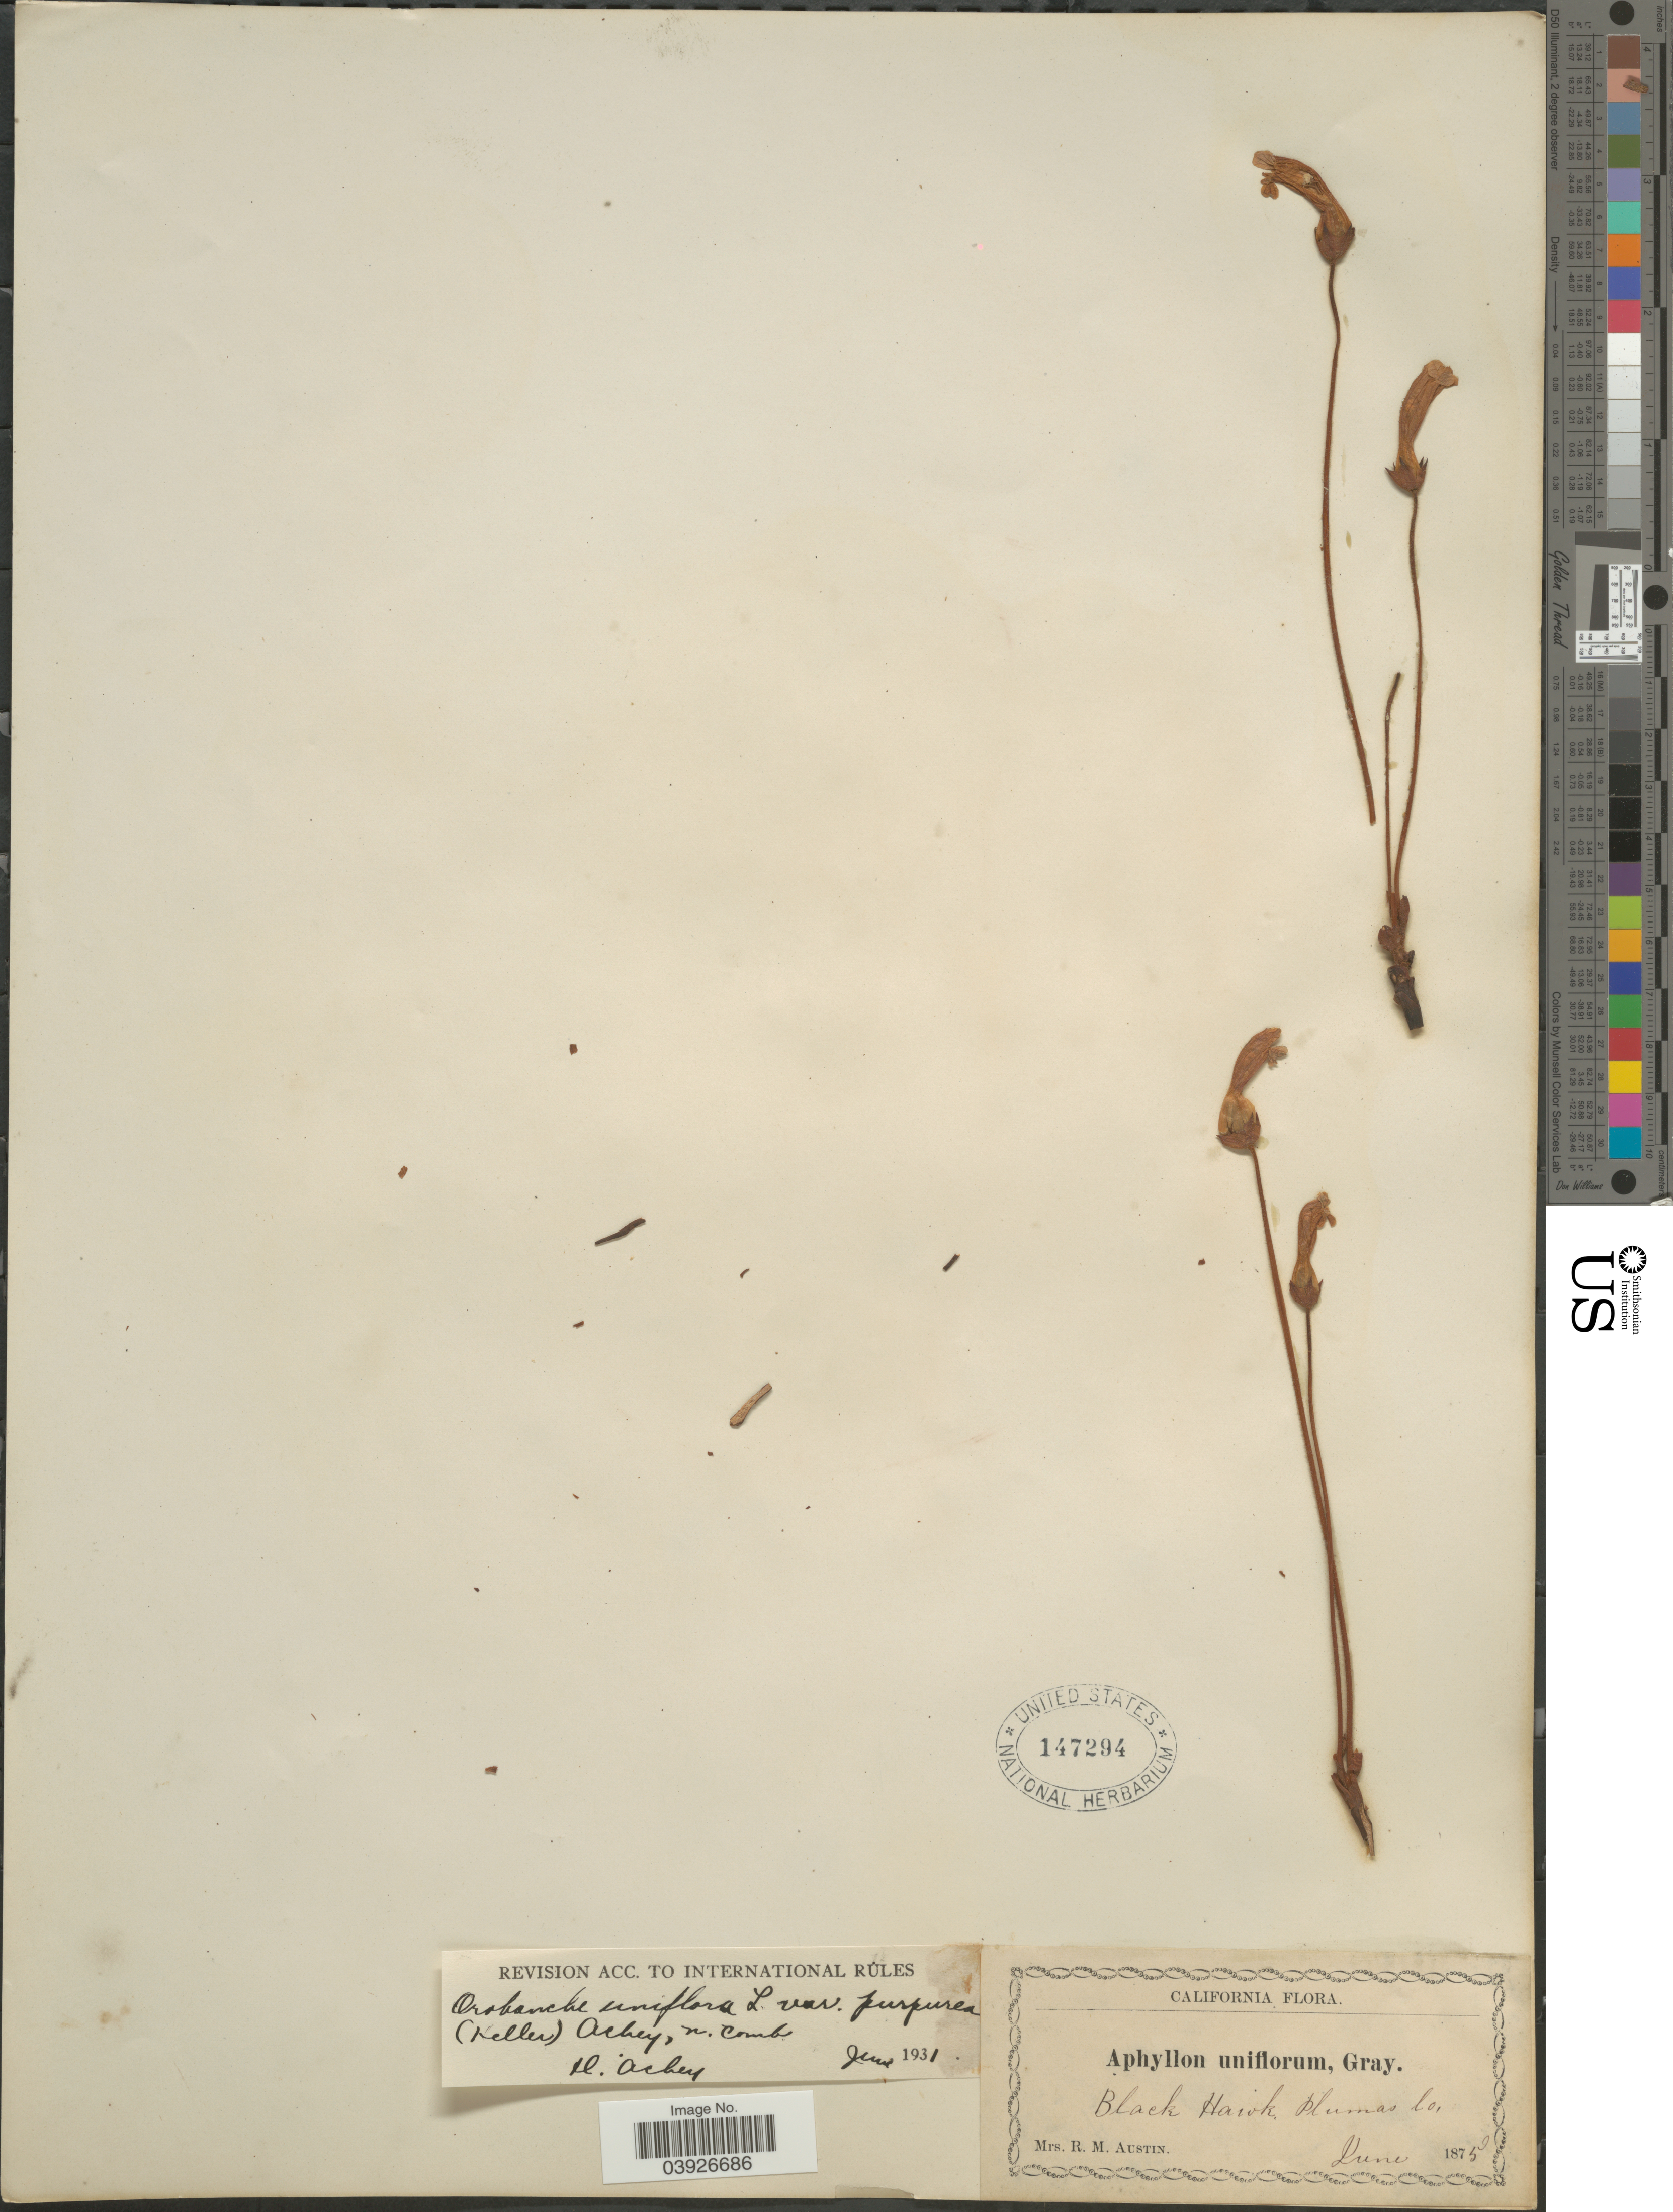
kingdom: Plantae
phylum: Tracheophyta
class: Magnoliopsida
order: Lamiales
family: Orobanchaceae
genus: Aphyllon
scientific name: Aphyllon purpureum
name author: (A. Heller) Holub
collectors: R. Austin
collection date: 1875-06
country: United States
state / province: California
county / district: Plumas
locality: Black Hawk, Plumas Co.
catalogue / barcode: US 147294